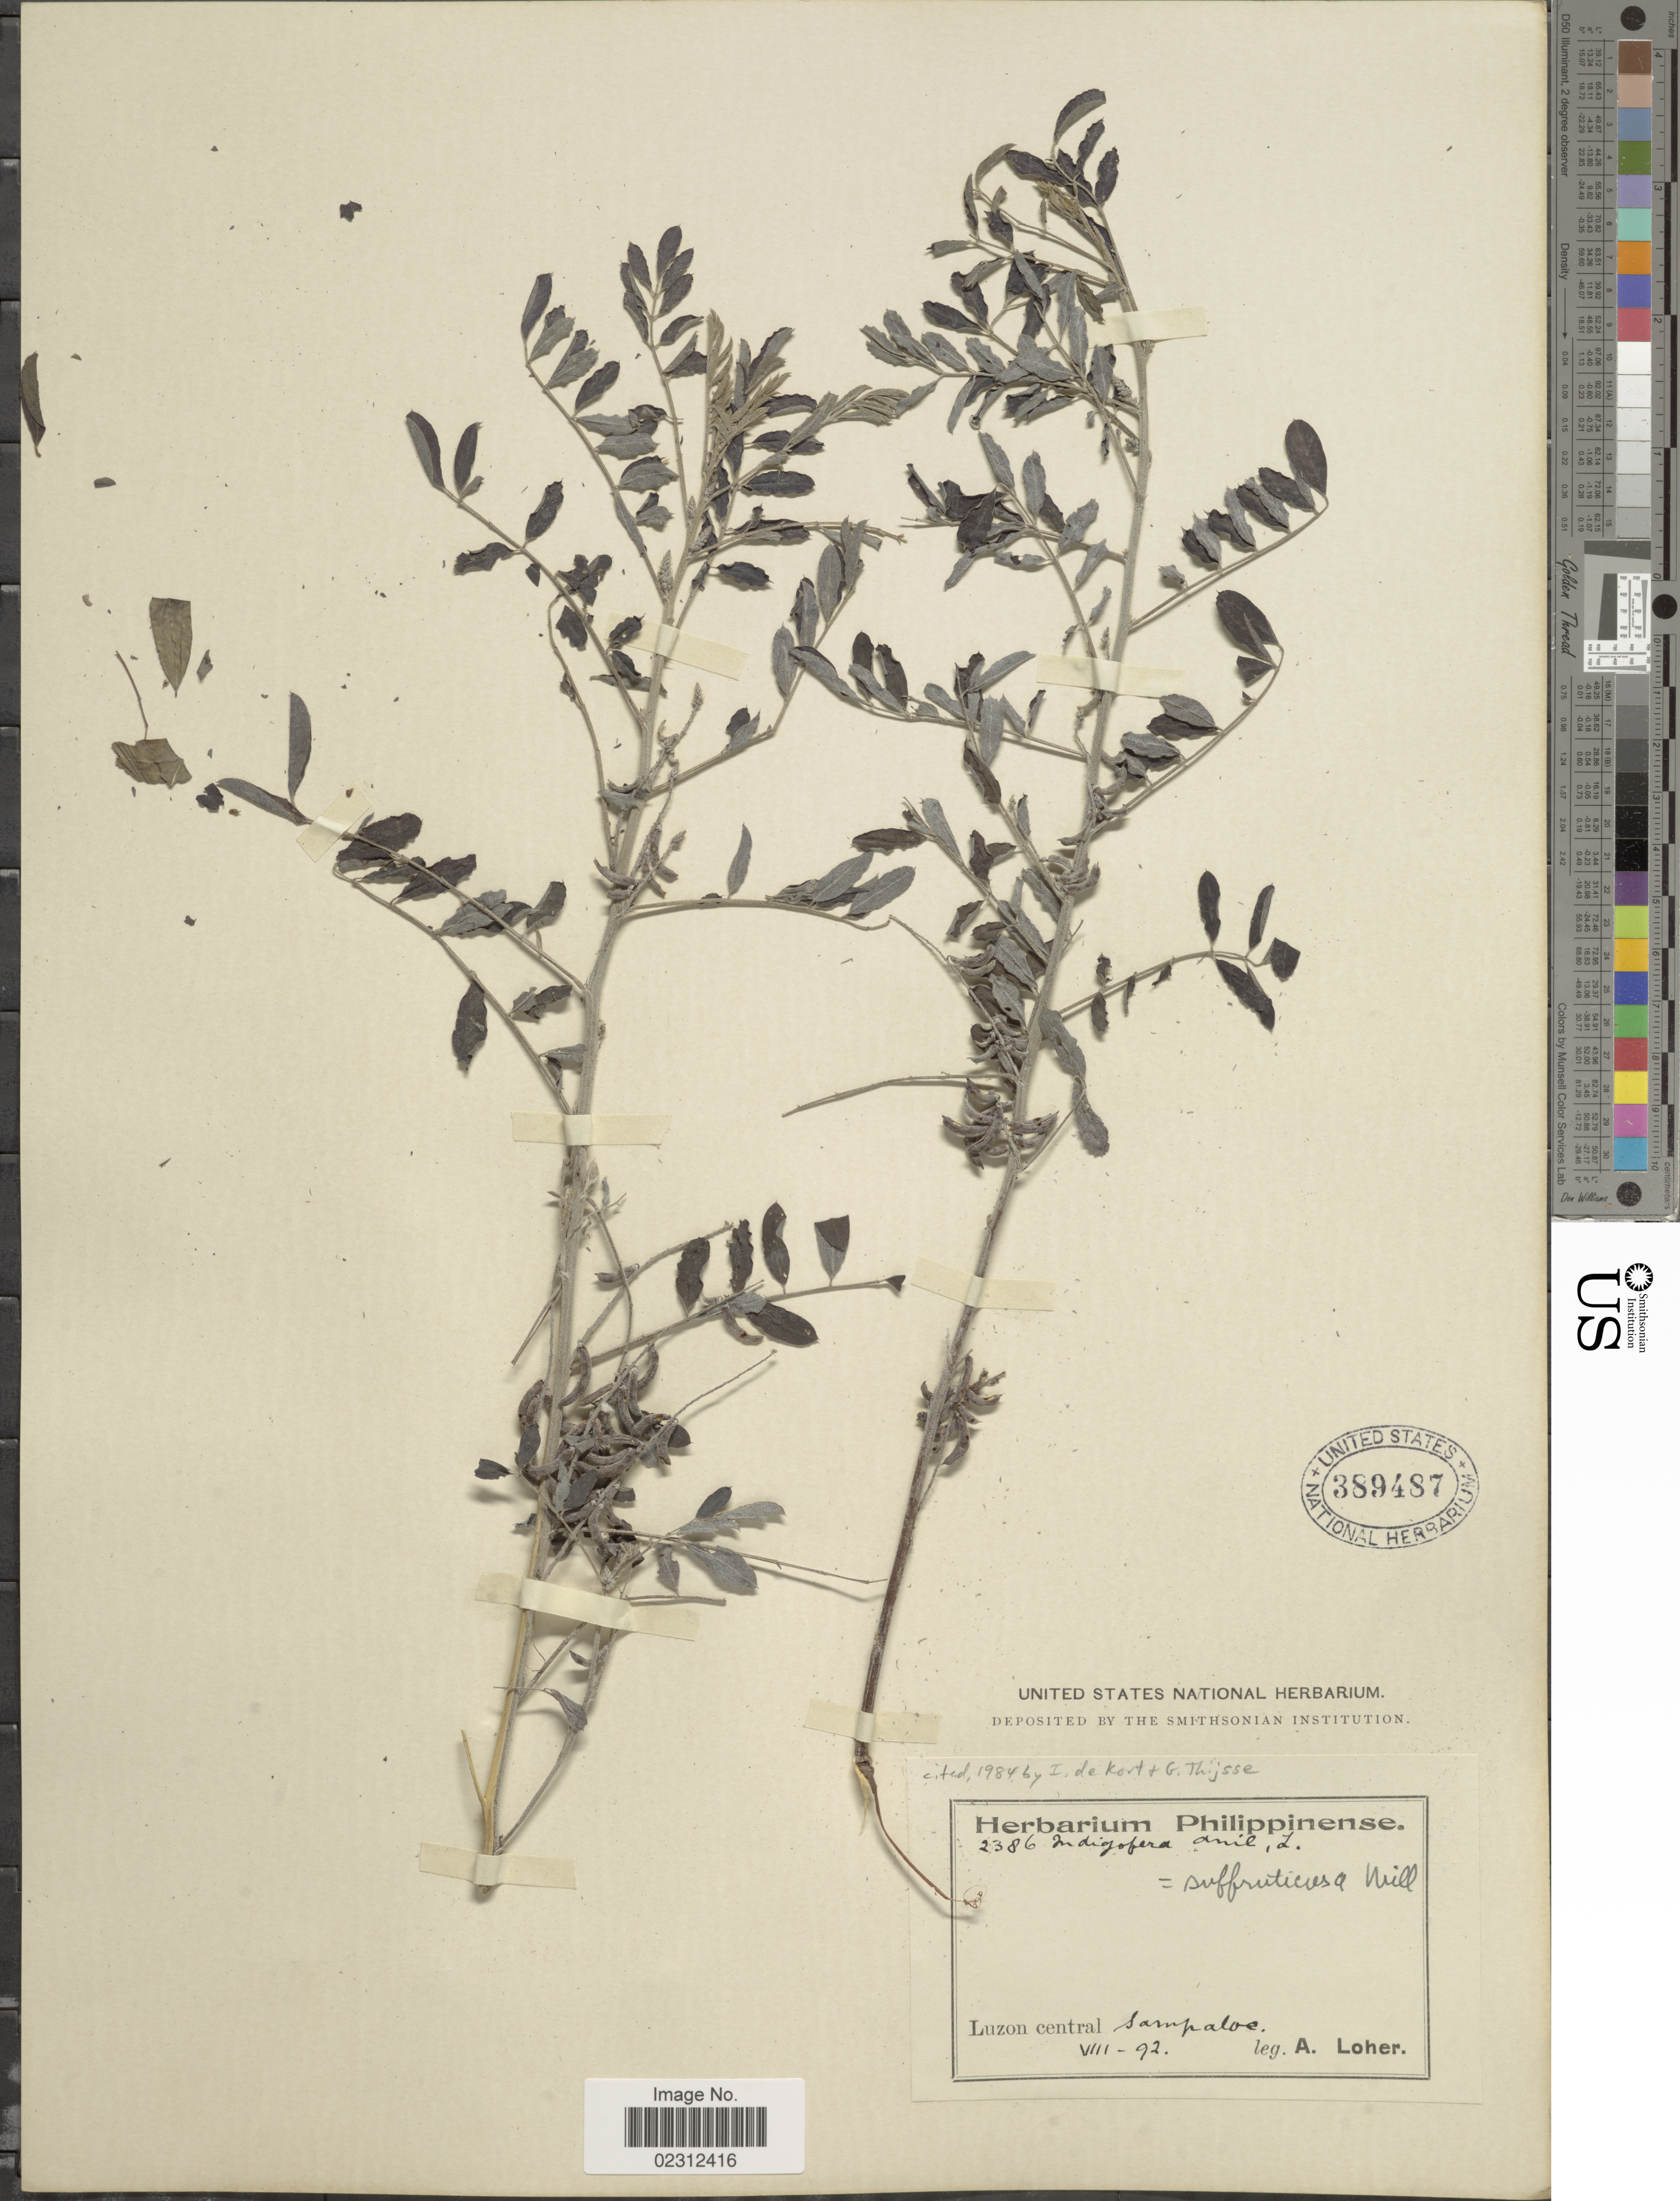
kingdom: Plantae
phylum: Tracheophyta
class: Magnoliopsida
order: Fabales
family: Fabaceae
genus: Indigofera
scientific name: Indigofera suffruticosa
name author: Mill.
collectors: A. Loher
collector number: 2386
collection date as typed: Transcribed d/m/y: /8/92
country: Philippines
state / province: Central Luzon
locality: Sampaloc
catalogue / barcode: US 389487